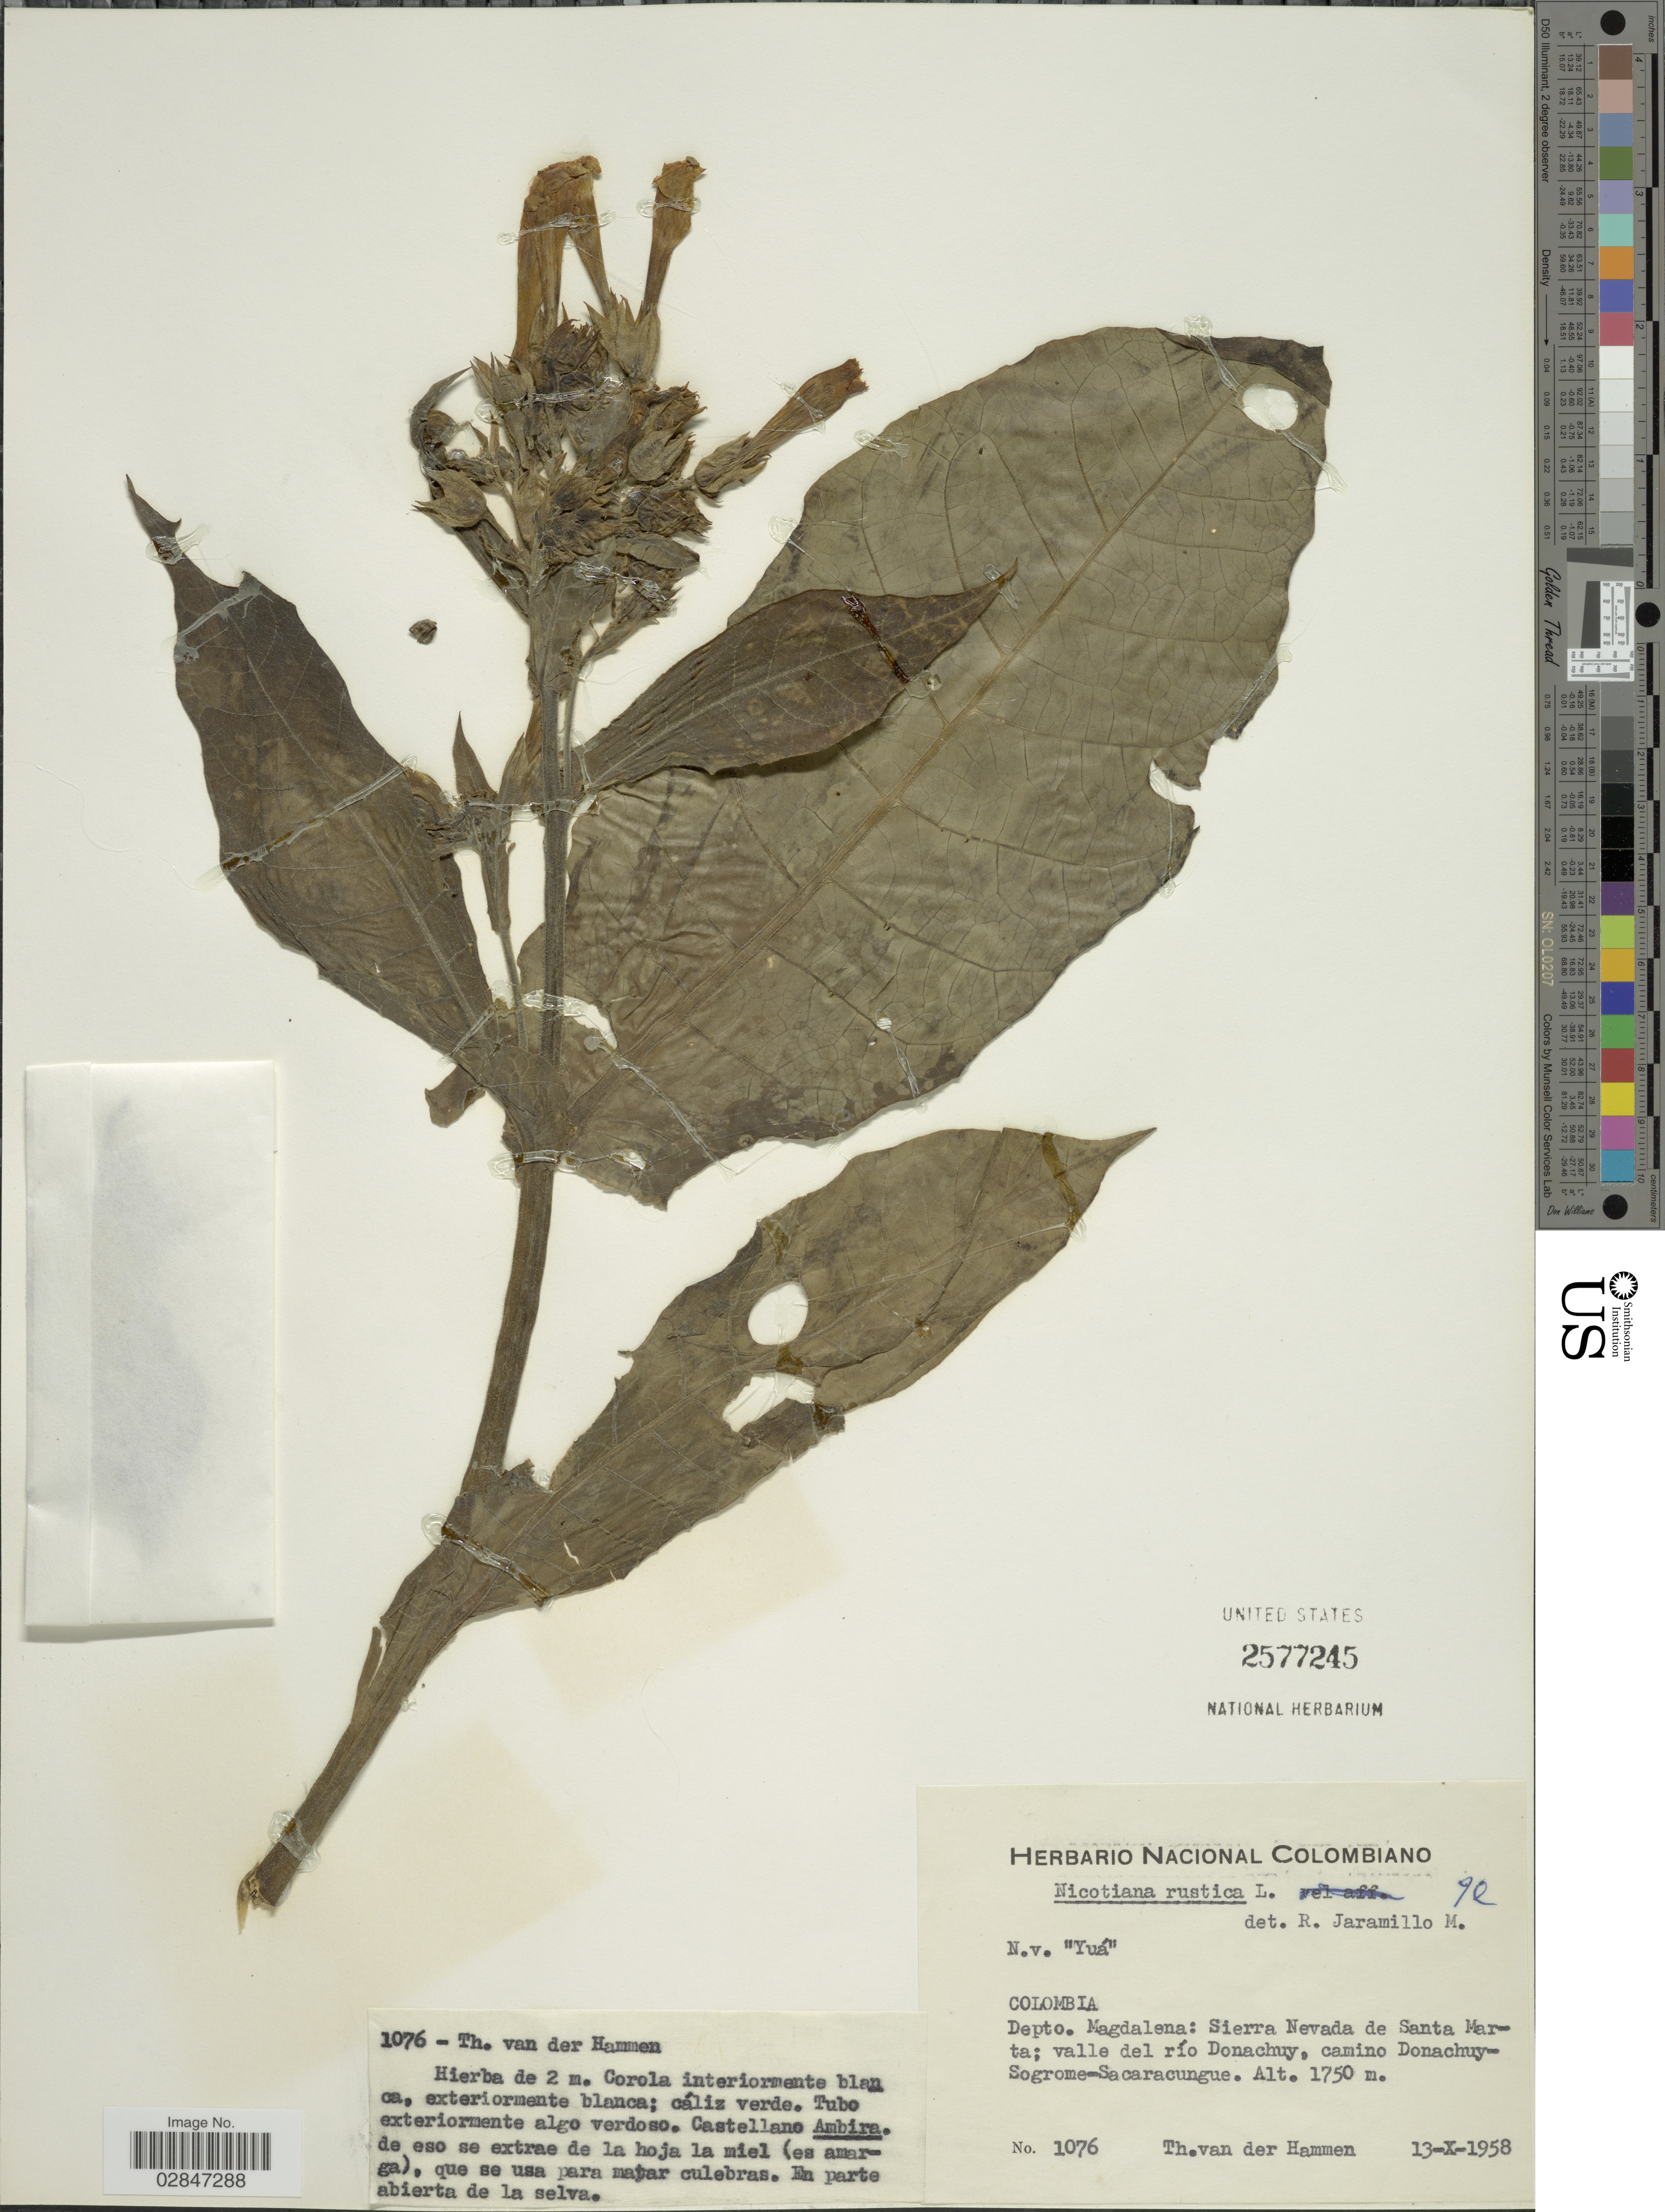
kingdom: Plantae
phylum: Tracheophyta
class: Magnoliopsida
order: Solanales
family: Solanaceae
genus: Nicotiana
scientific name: Nicotiana rustica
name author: L.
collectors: T. Van der Hammen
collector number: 1076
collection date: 1958-10-13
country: Colombia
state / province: Magdalena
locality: Depto. Magdalena: Sierra Nevada de Santa Marta; valle del río Donachuy, camino Donachuy-Sogrome-Sacaracungue.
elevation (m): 1750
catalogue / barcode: US 2577245